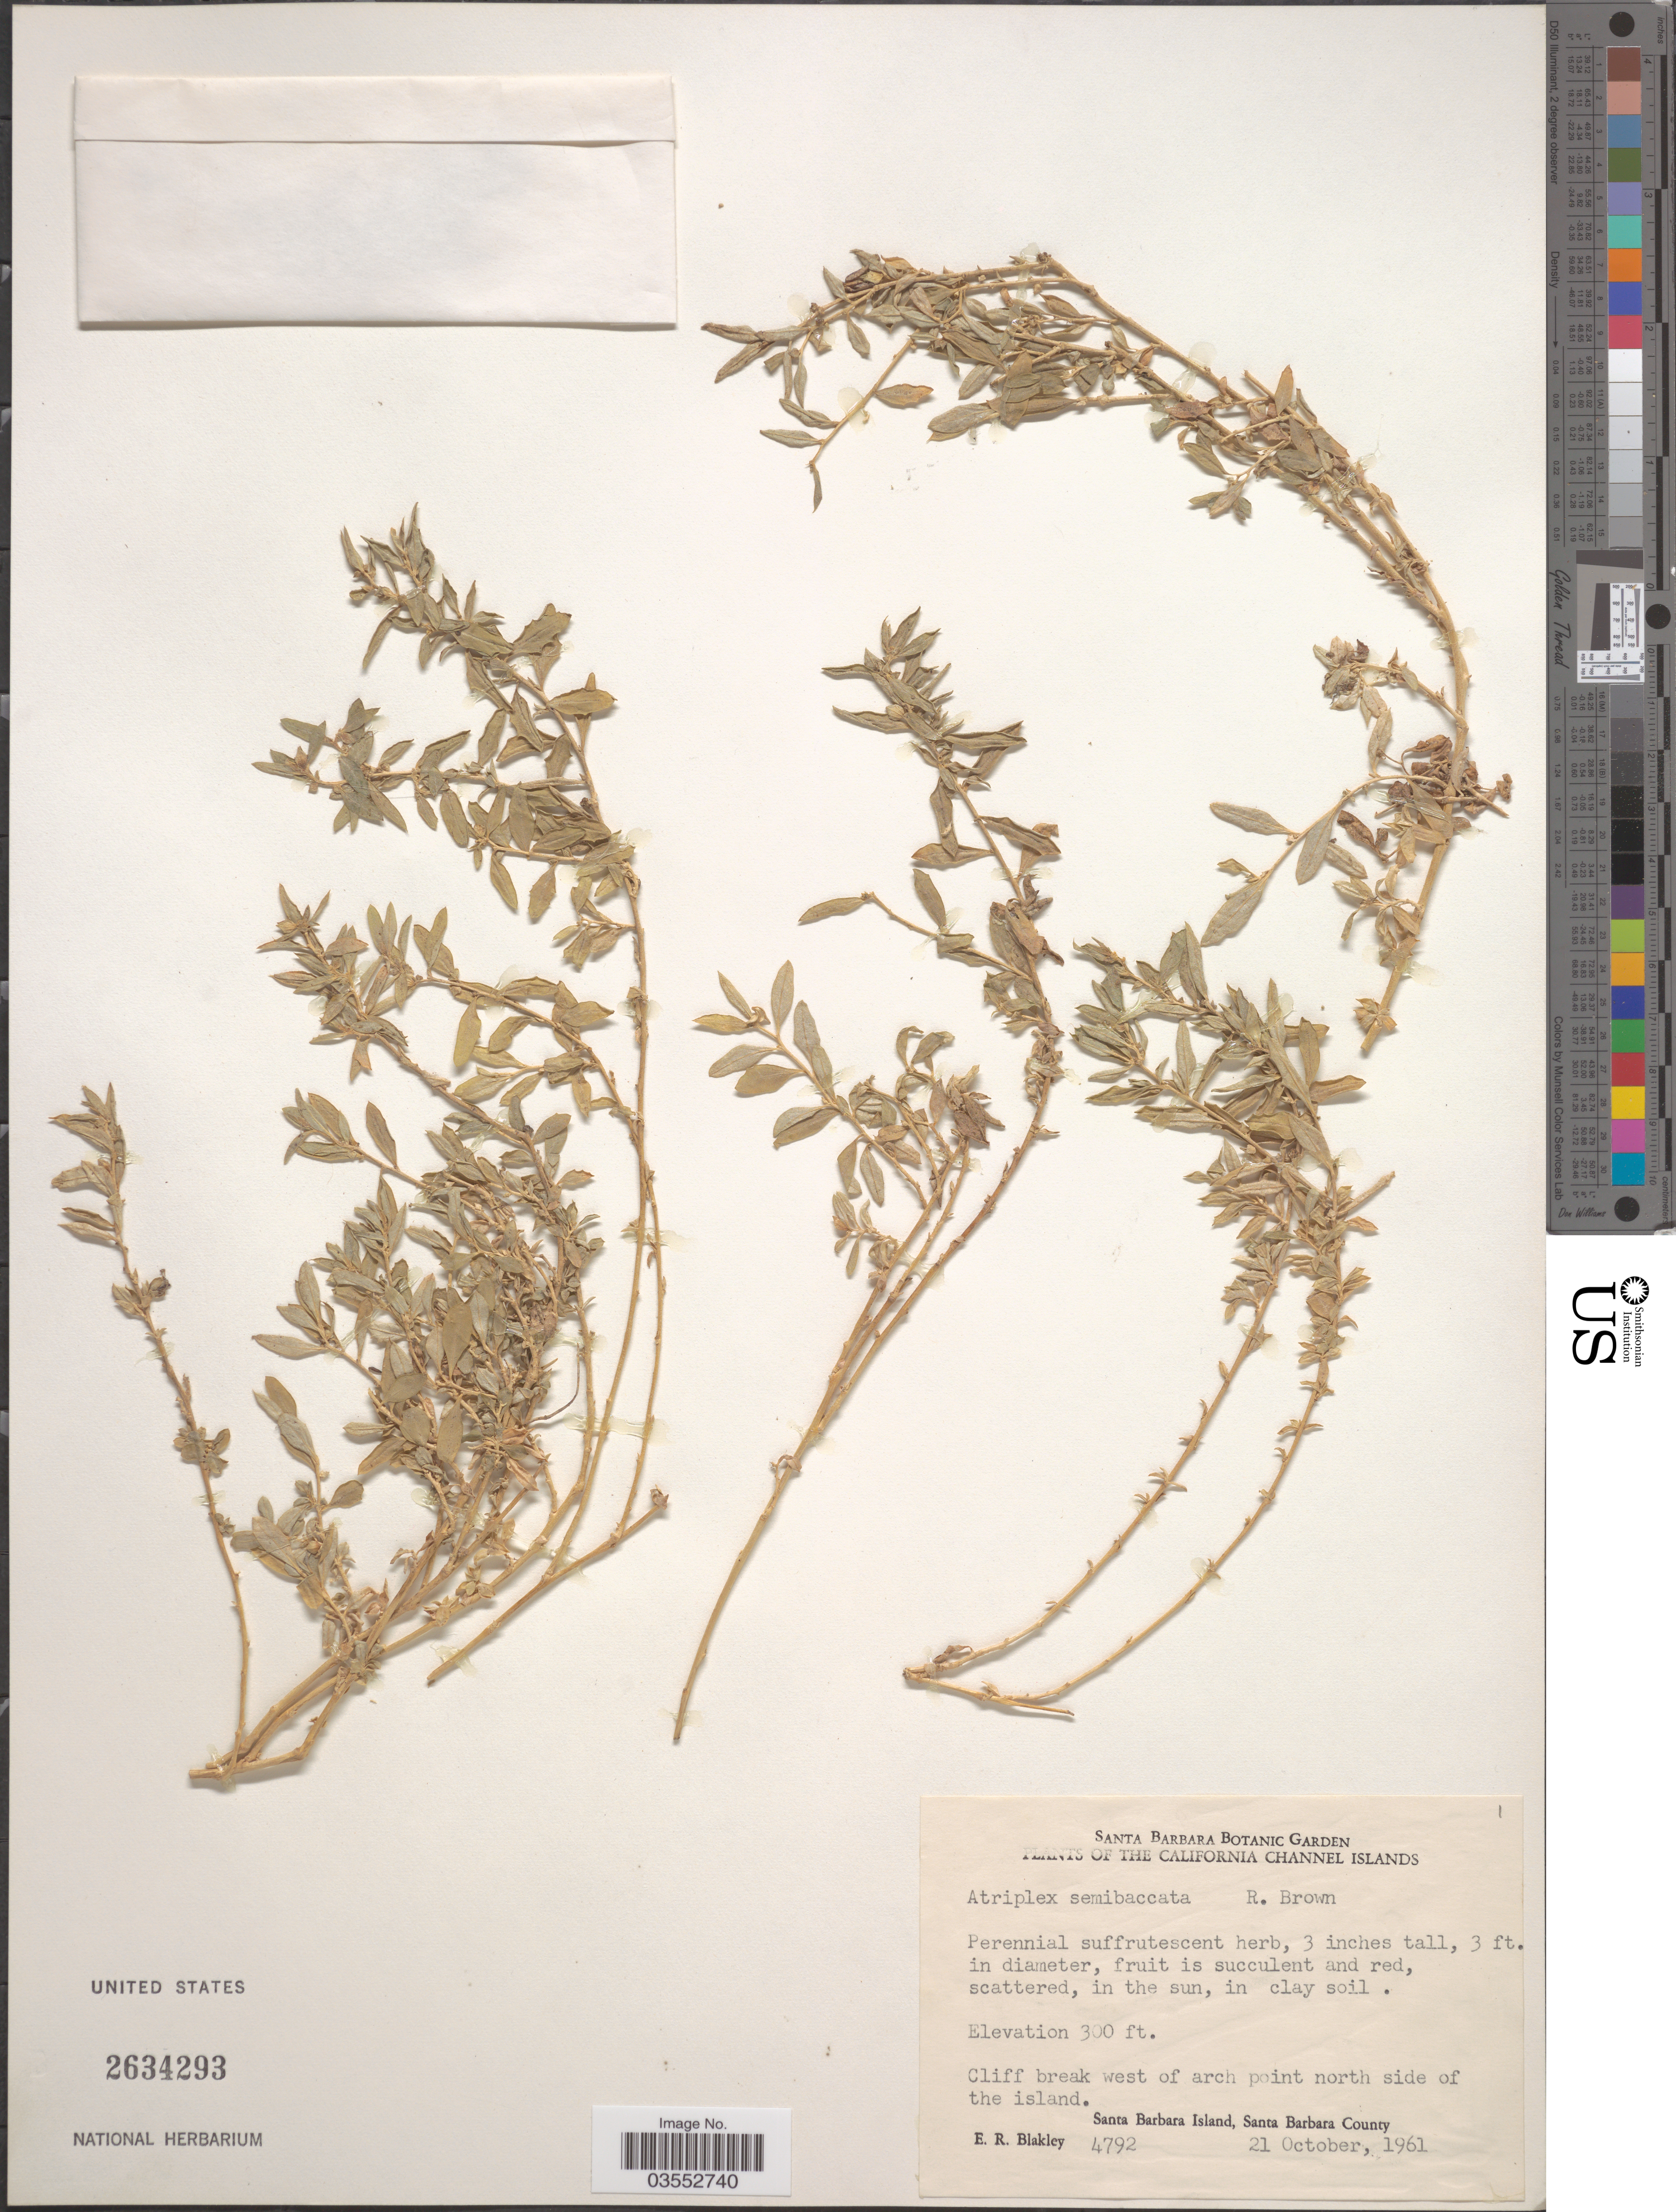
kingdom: Plantae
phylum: Tracheophyta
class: Magnoliopsida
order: Caryophyllales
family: Amaranthaceae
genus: Atriplex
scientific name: Atriplex semibaccata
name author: R. Br.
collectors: E. R. Blakley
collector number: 4792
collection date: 1961-10-21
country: United States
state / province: California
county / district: Santa Barbara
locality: Channel Islands. Cliff break west of arch point north side of the island. Santa Barbara Island, Santa Barbara County.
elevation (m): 91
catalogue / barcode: US 2634293